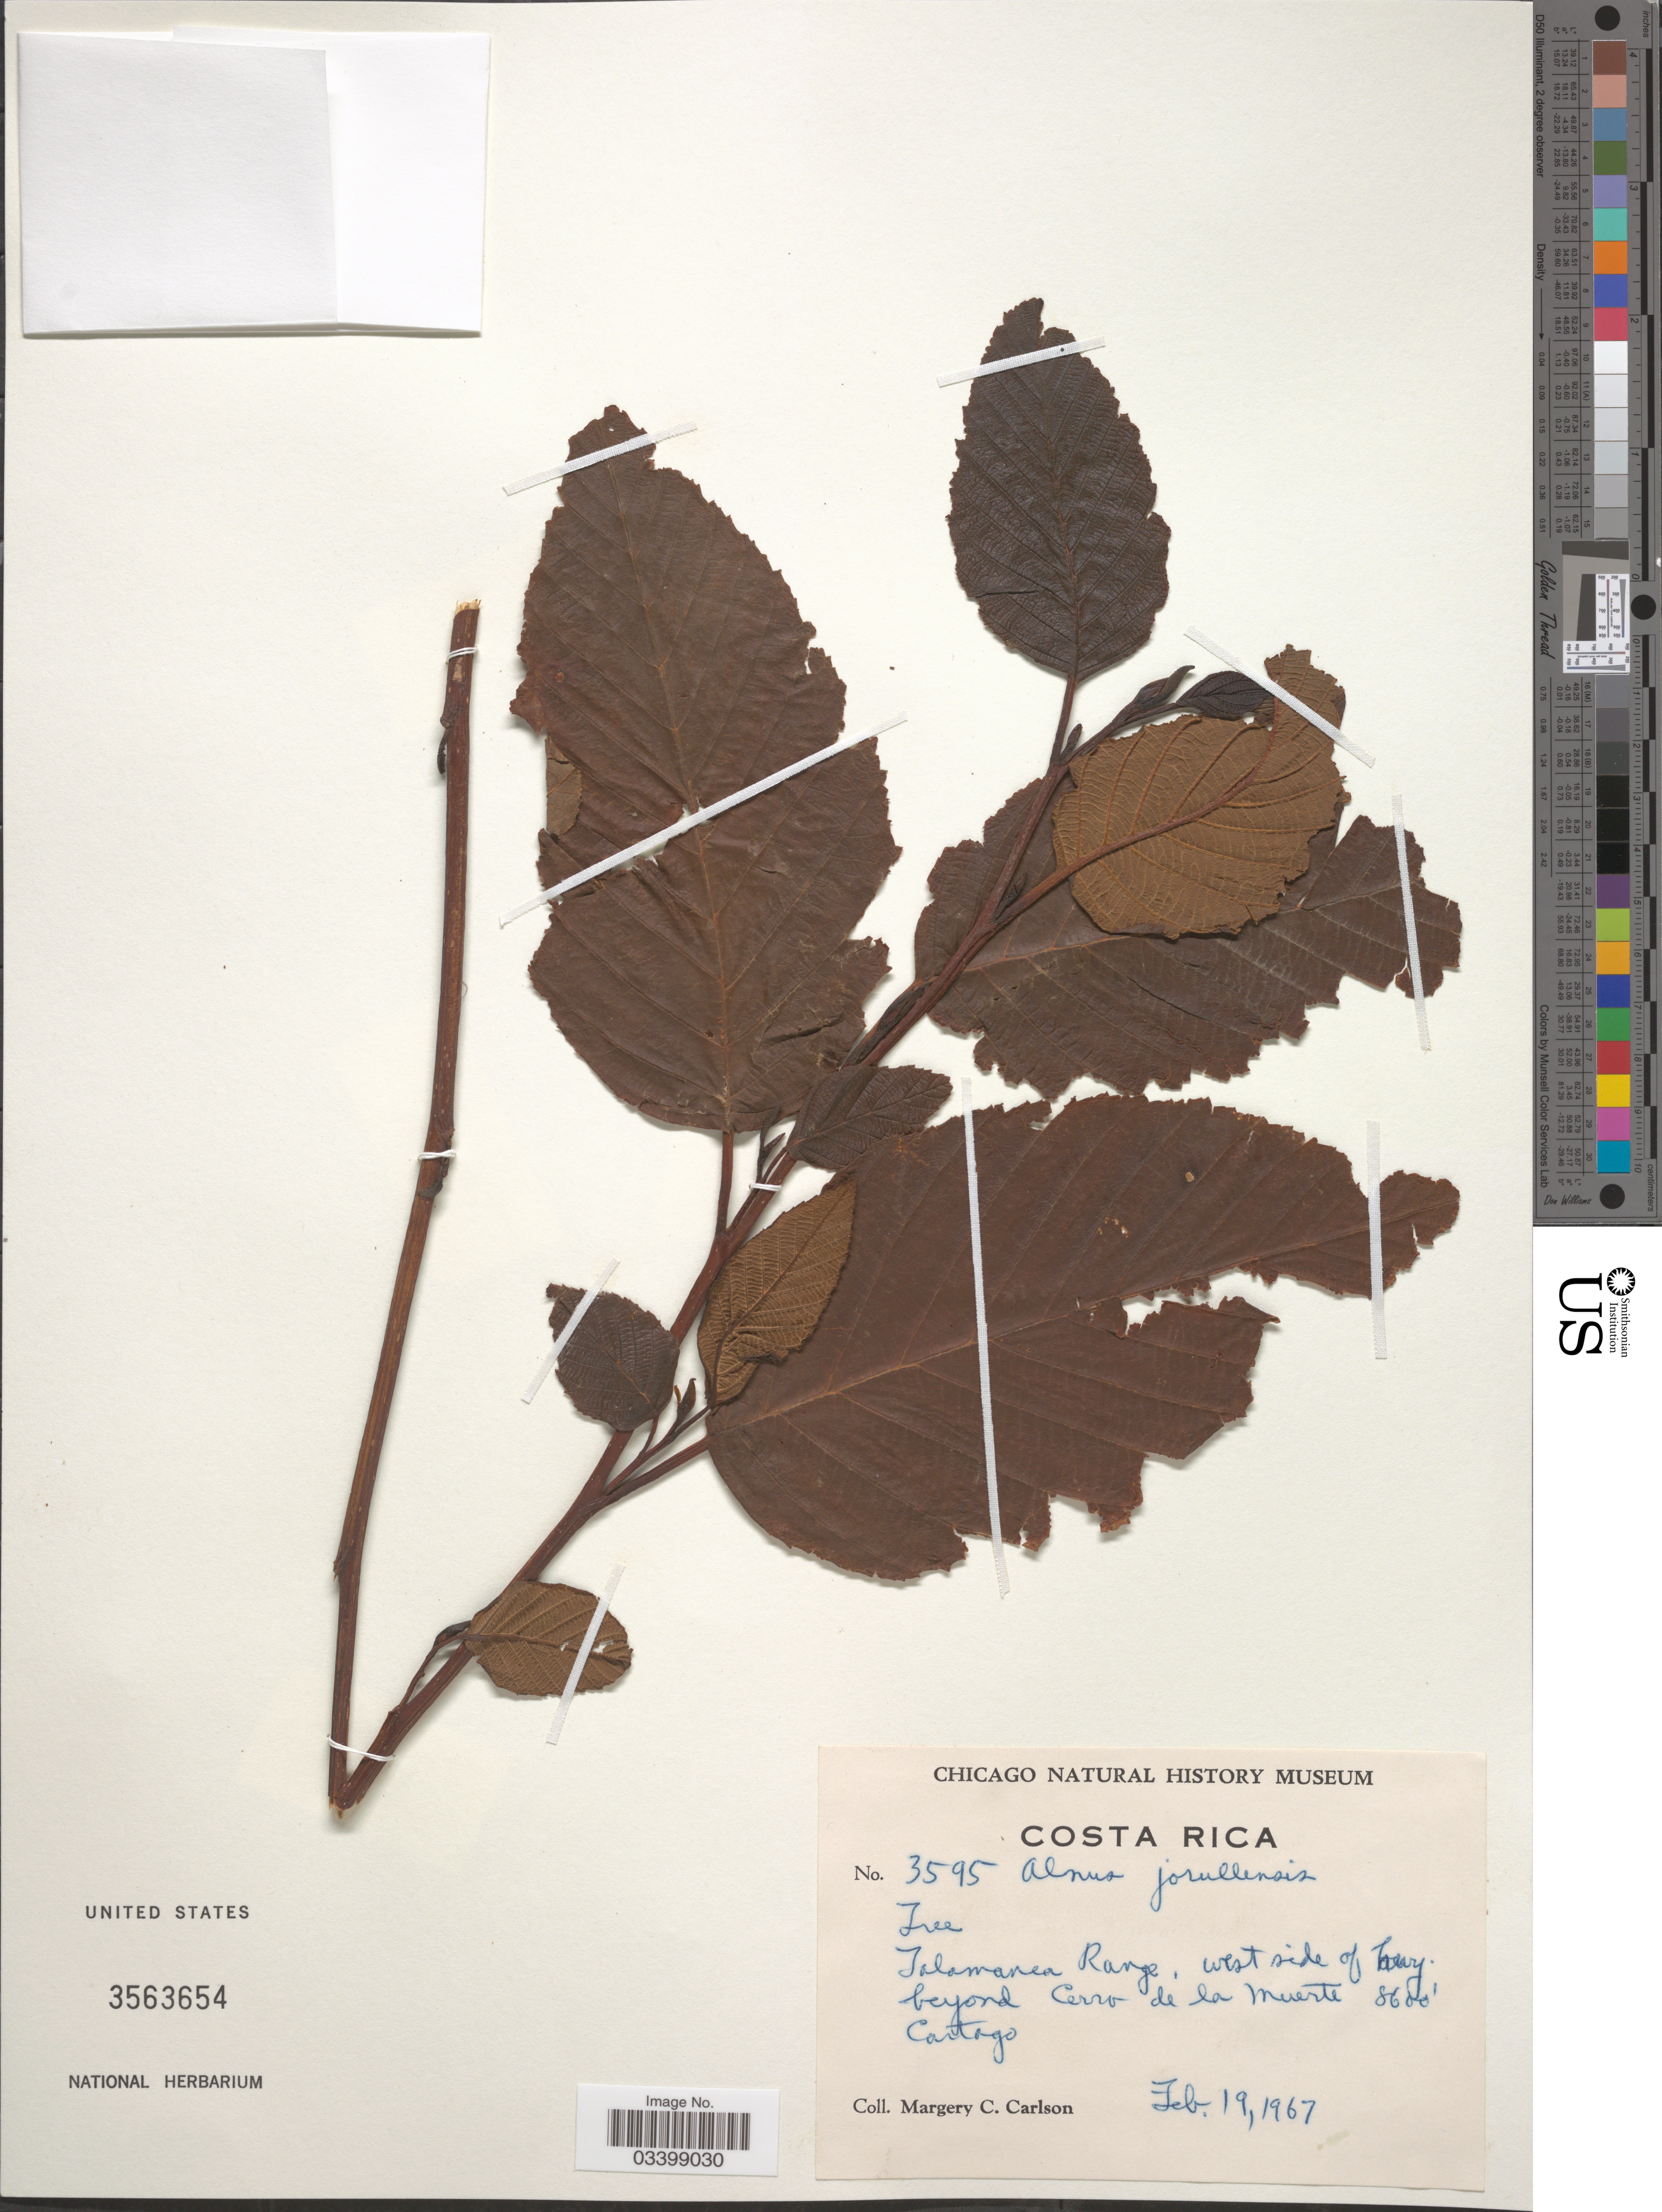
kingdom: Plantae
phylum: Tracheophyta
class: Magnoliopsida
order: Fagales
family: Betulaceae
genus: Alnus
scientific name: Alnus jorullensis subsp. lutea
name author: Furlow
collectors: M. C. Carlson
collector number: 3595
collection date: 1967-02-19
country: Costa Rica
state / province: Cartago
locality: Talamanca Range, west side of hwy., beyond Cerro de la Muerte.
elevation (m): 2621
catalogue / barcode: US 3563654